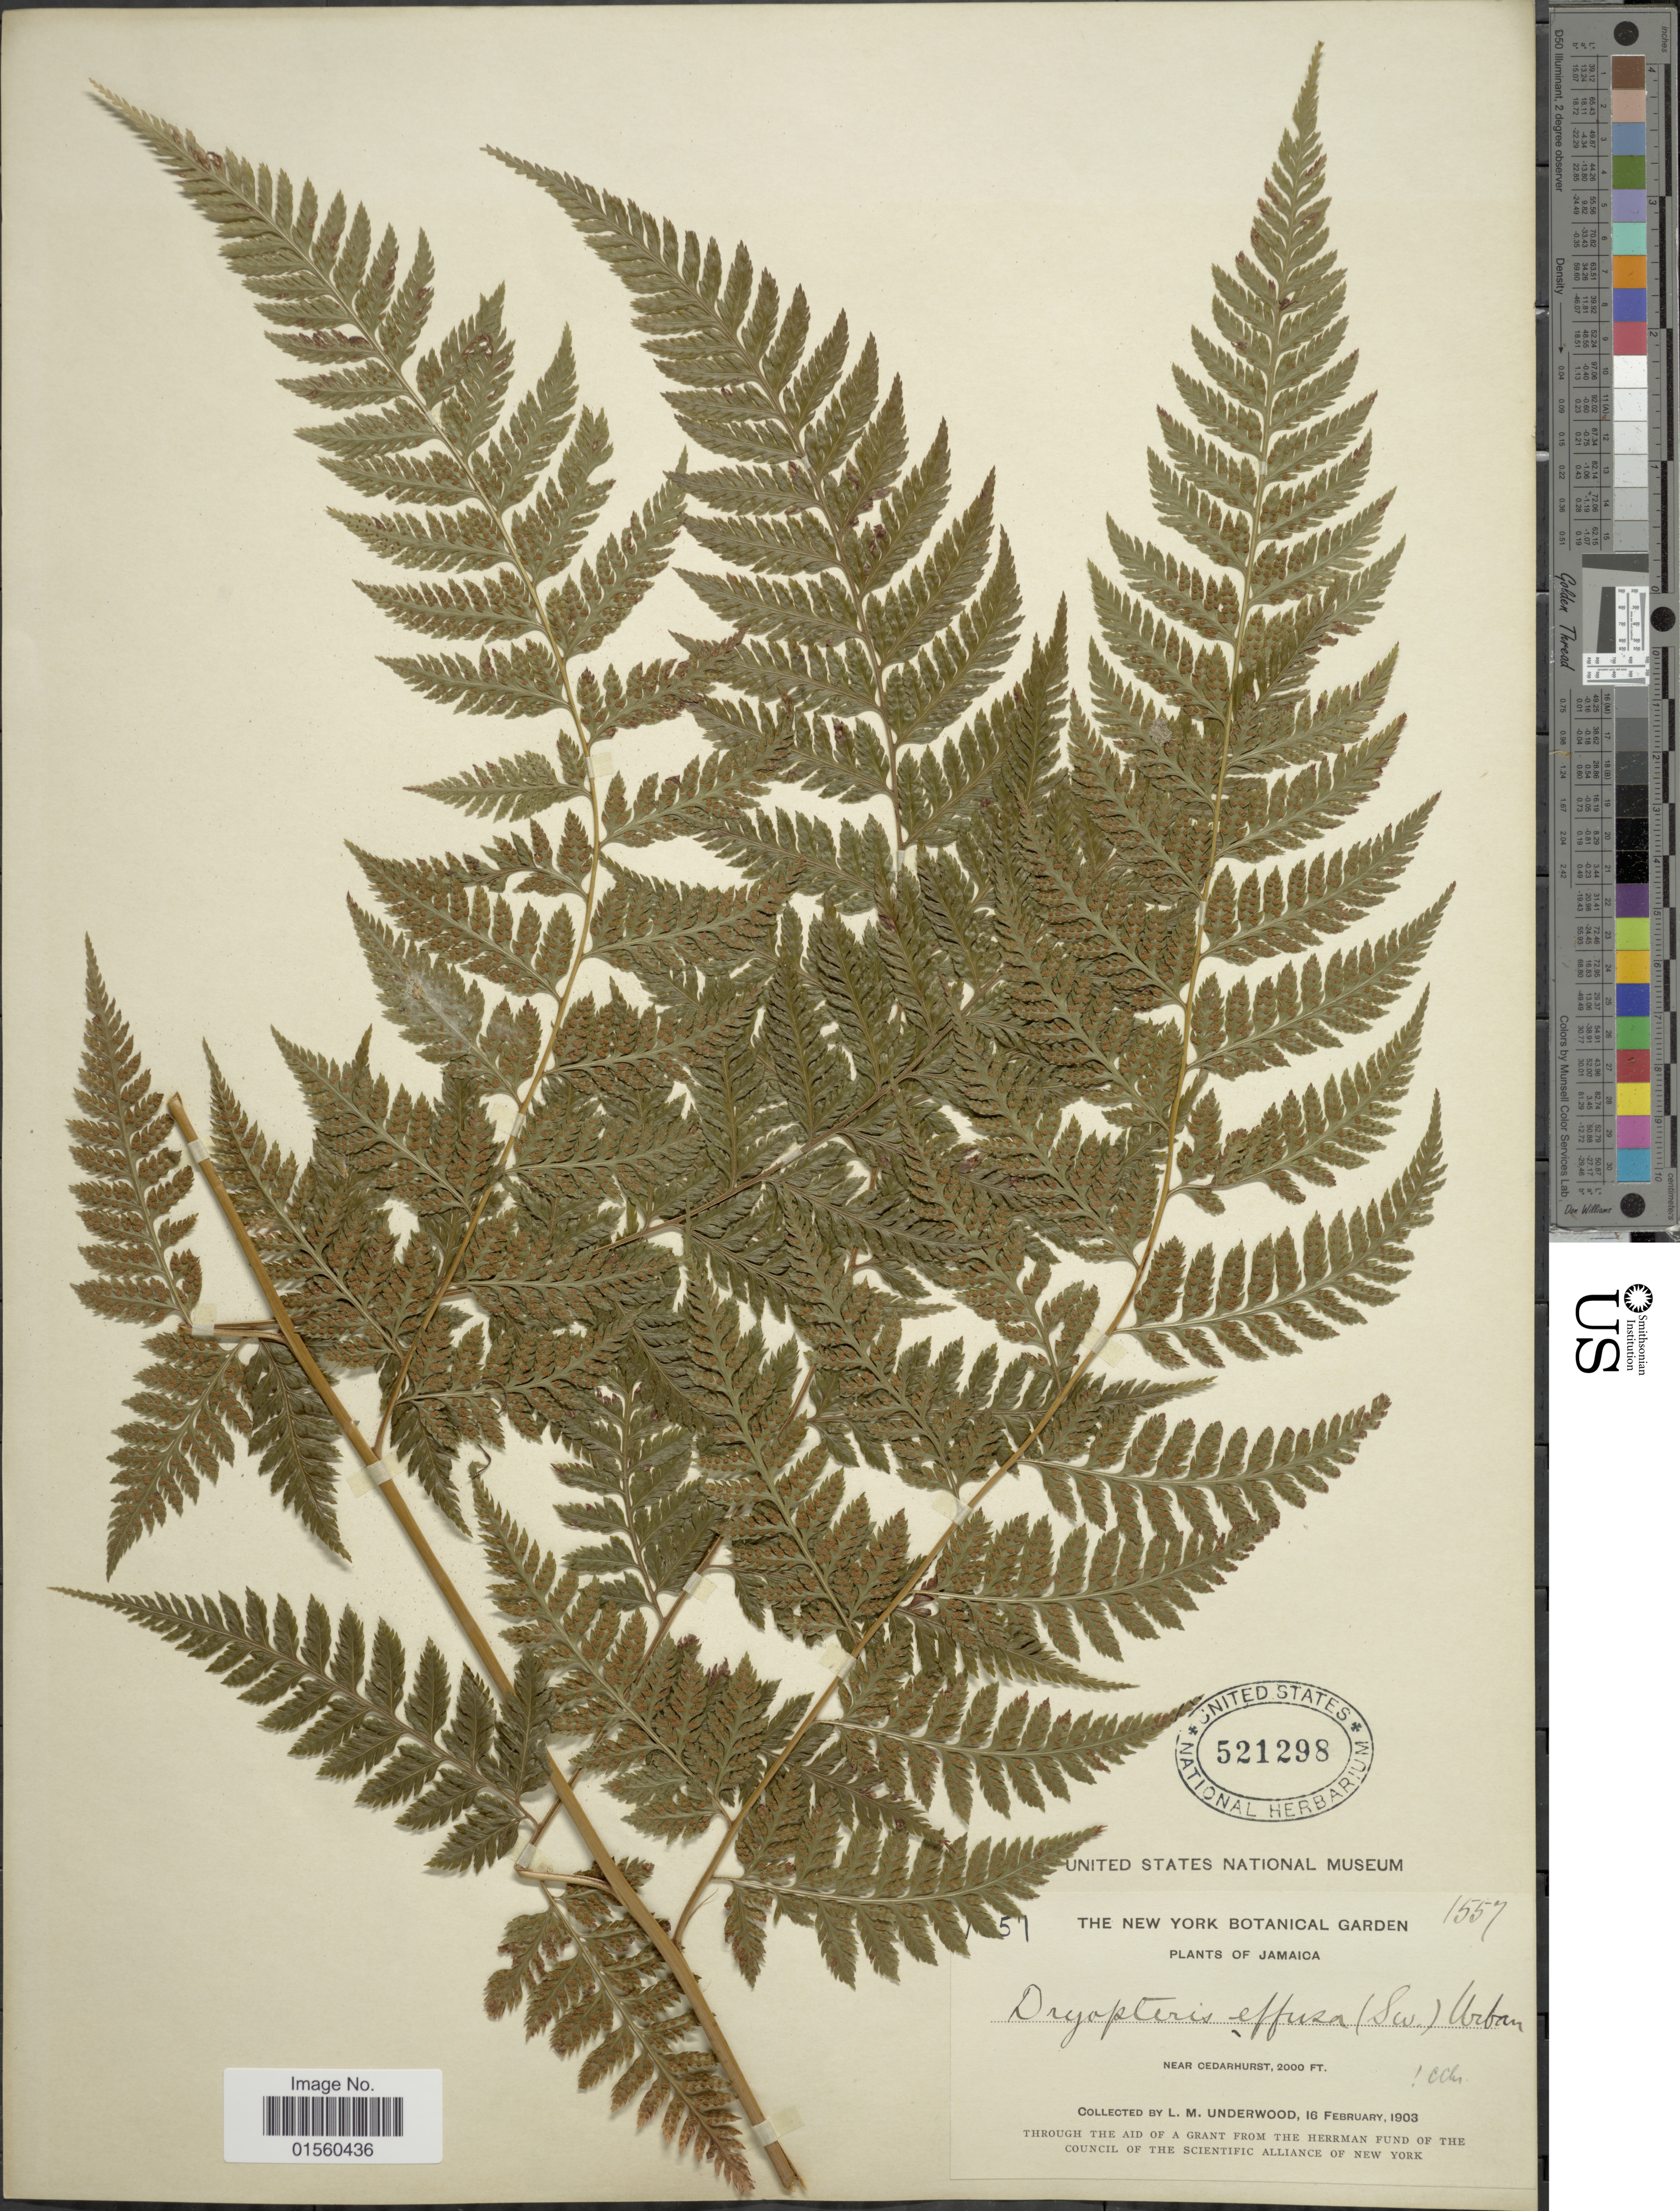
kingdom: Plantae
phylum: Tracheophyta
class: Polypodiopsida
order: Polypodiales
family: Dryopteridaceae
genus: Parapolystichum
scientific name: Parapolystichum effusum var. effusum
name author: (Sw.) Ching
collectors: L. M. Underwood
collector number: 1557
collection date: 1903-02-16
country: Jamaica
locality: Near Cedarhurst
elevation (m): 610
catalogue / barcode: US 521298